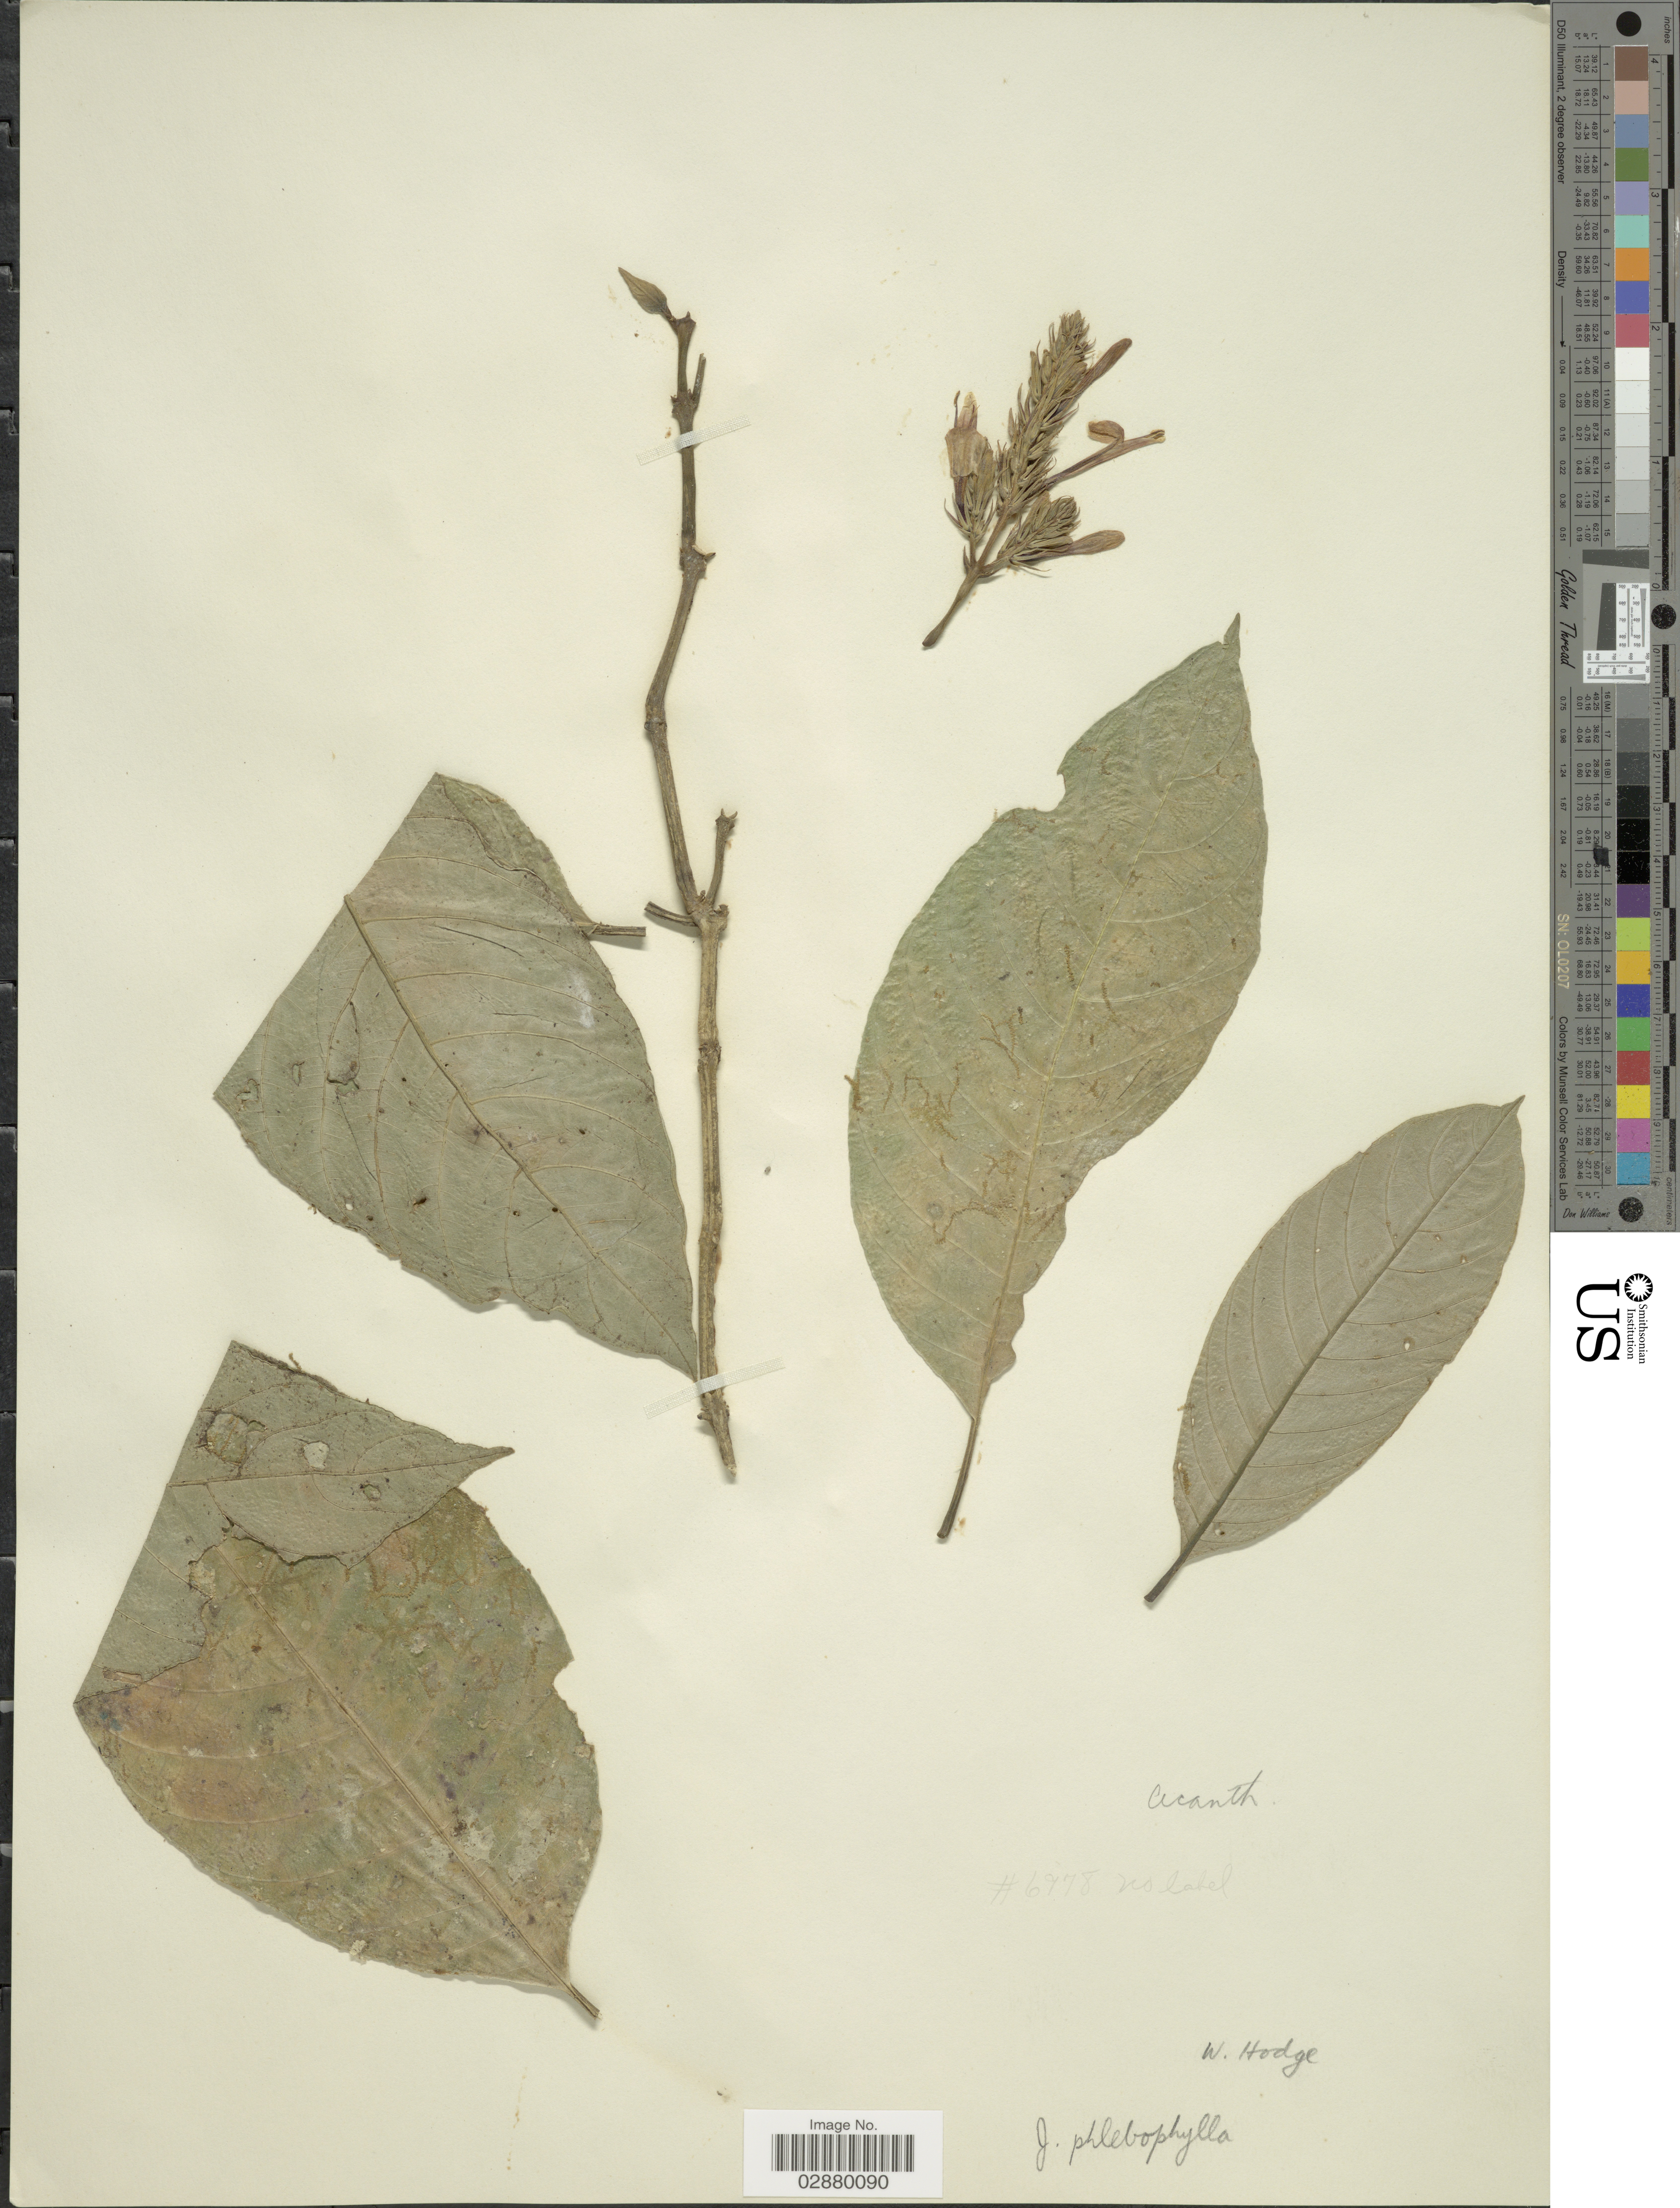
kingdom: Plantae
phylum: Tracheophyta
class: Magnoliopsida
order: Lamiales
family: Acanthaceae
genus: Justicia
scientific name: Justicia phlebophylla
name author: Leonard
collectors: W. Hodge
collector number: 6978